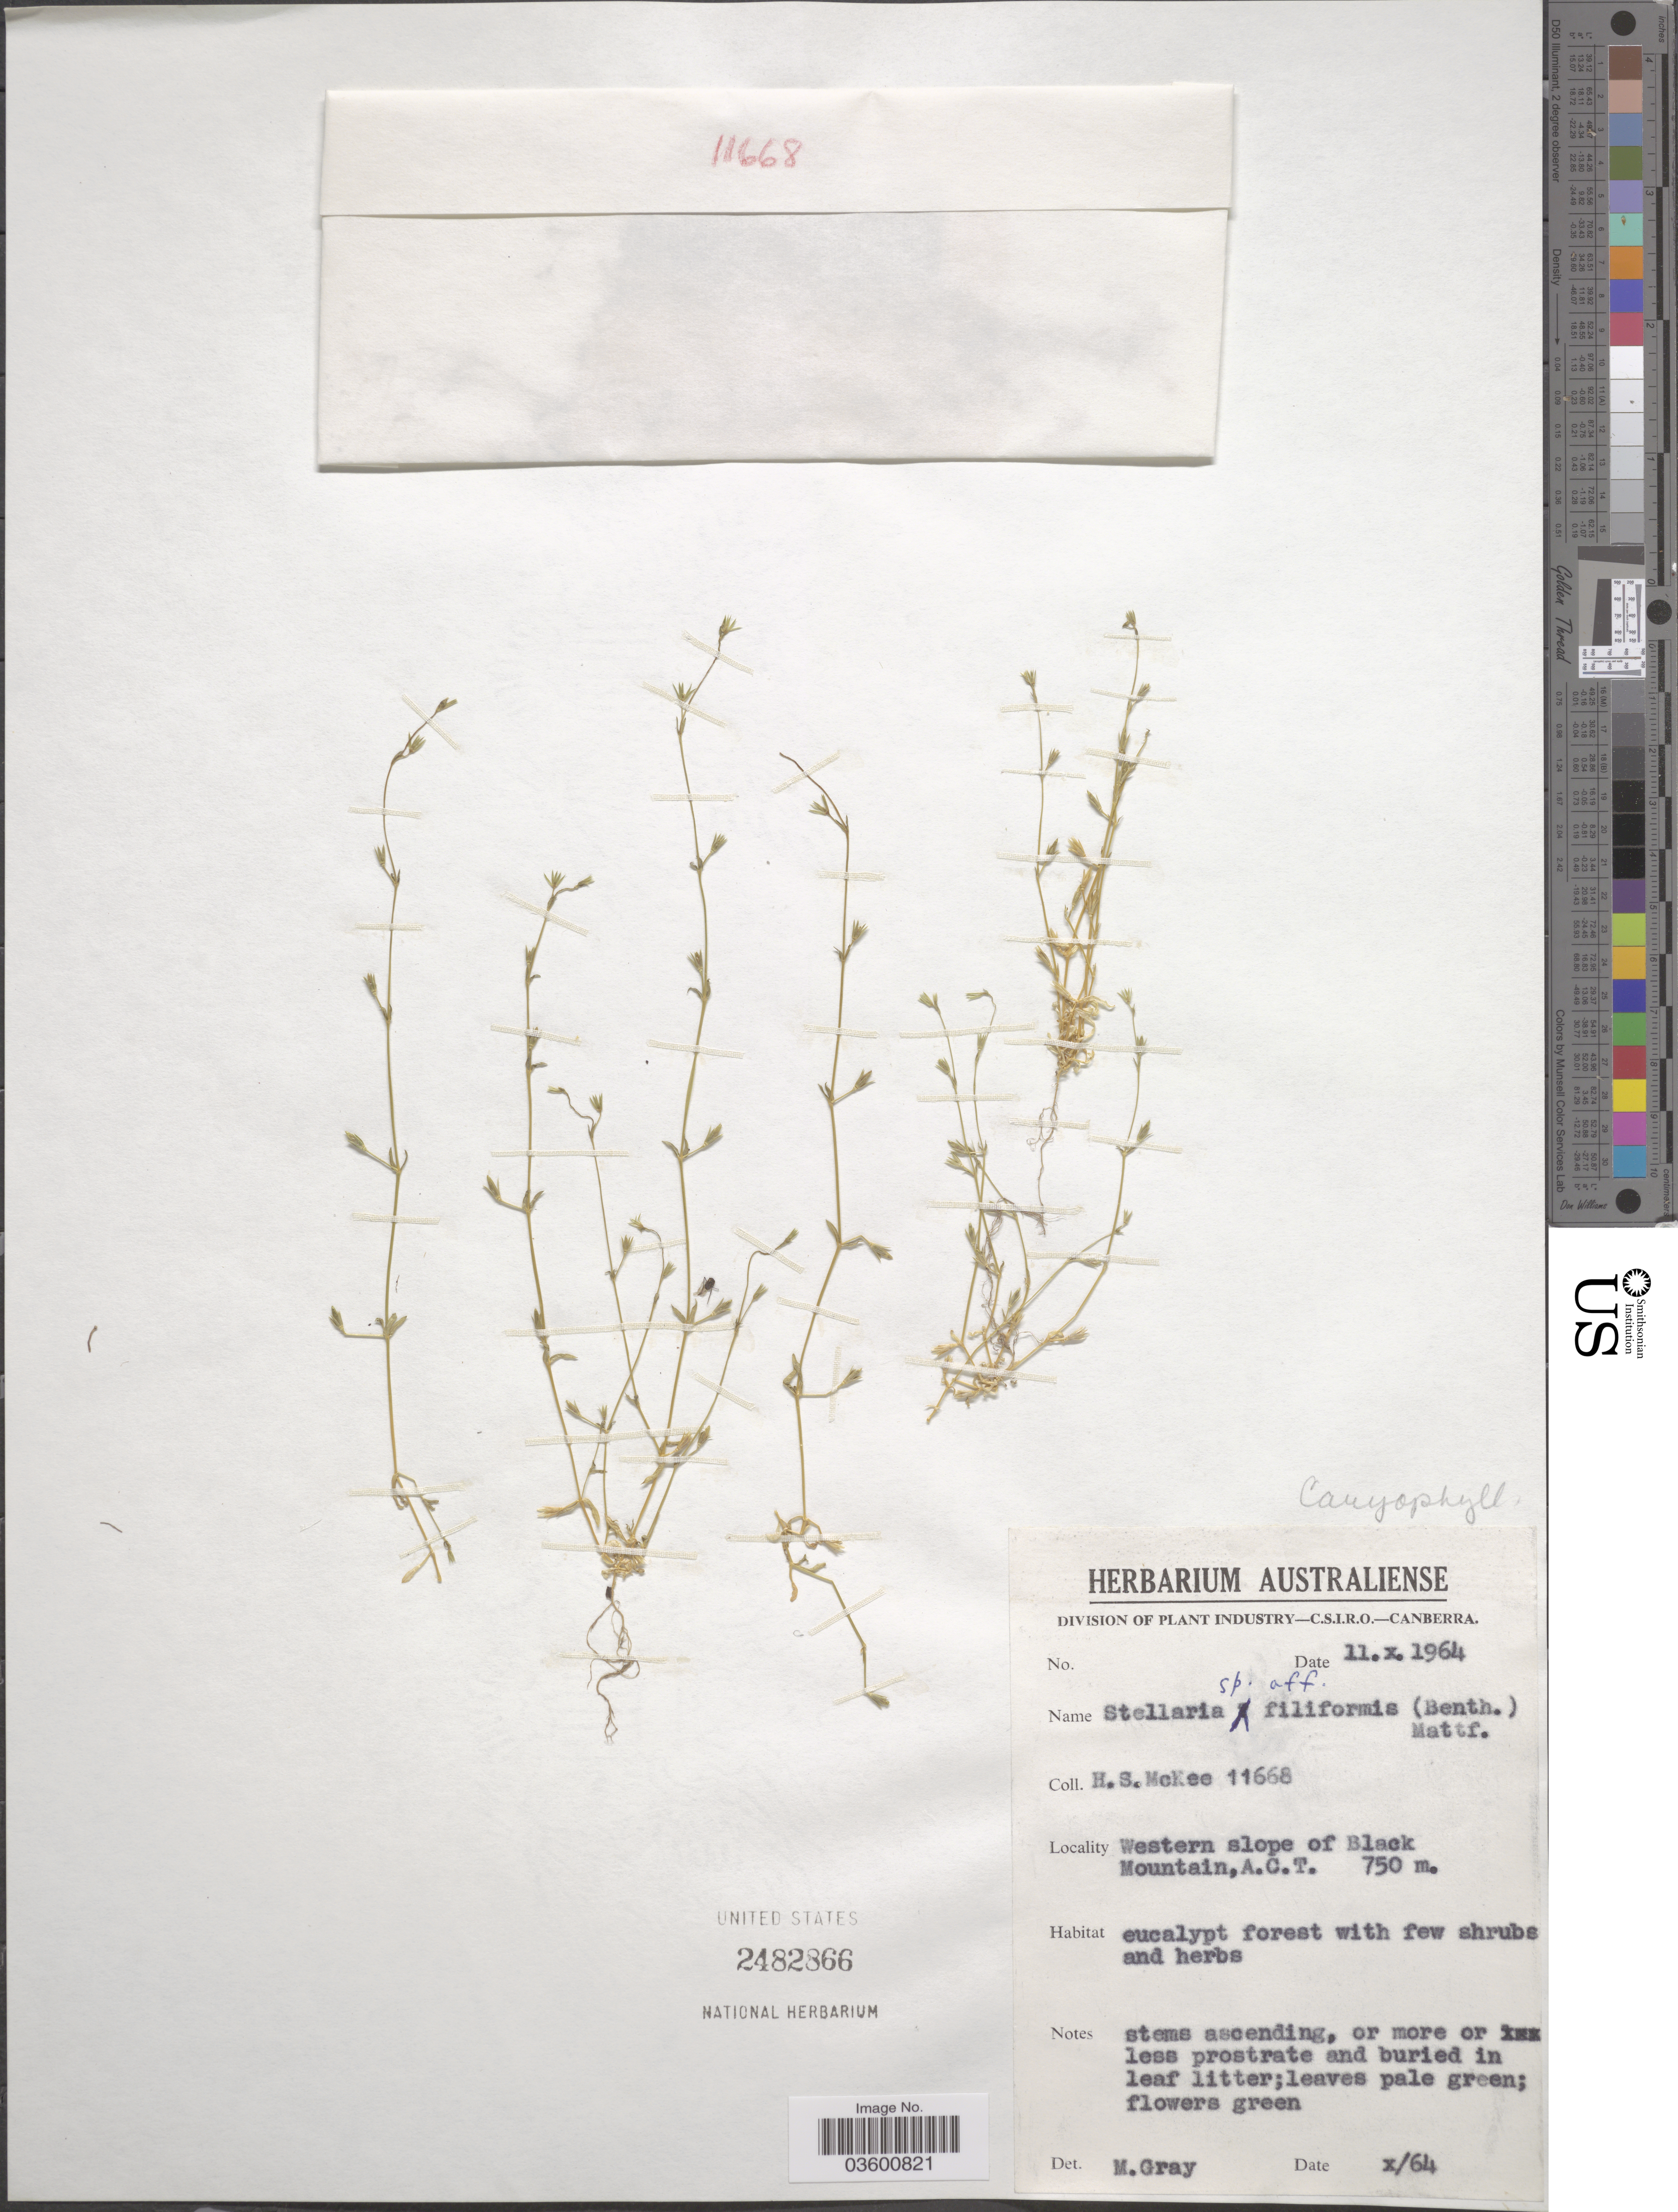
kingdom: Plantae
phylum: Tracheophyta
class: Magnoliopsida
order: Caryophyllales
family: Caryophyllaceae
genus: Stellaria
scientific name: Stellaria filiformis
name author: Mattf.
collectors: H. S. McKee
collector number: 11668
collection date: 1964-10-11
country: Australia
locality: Western slope of Black Mountain, A.C.T.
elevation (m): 750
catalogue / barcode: US 2482866